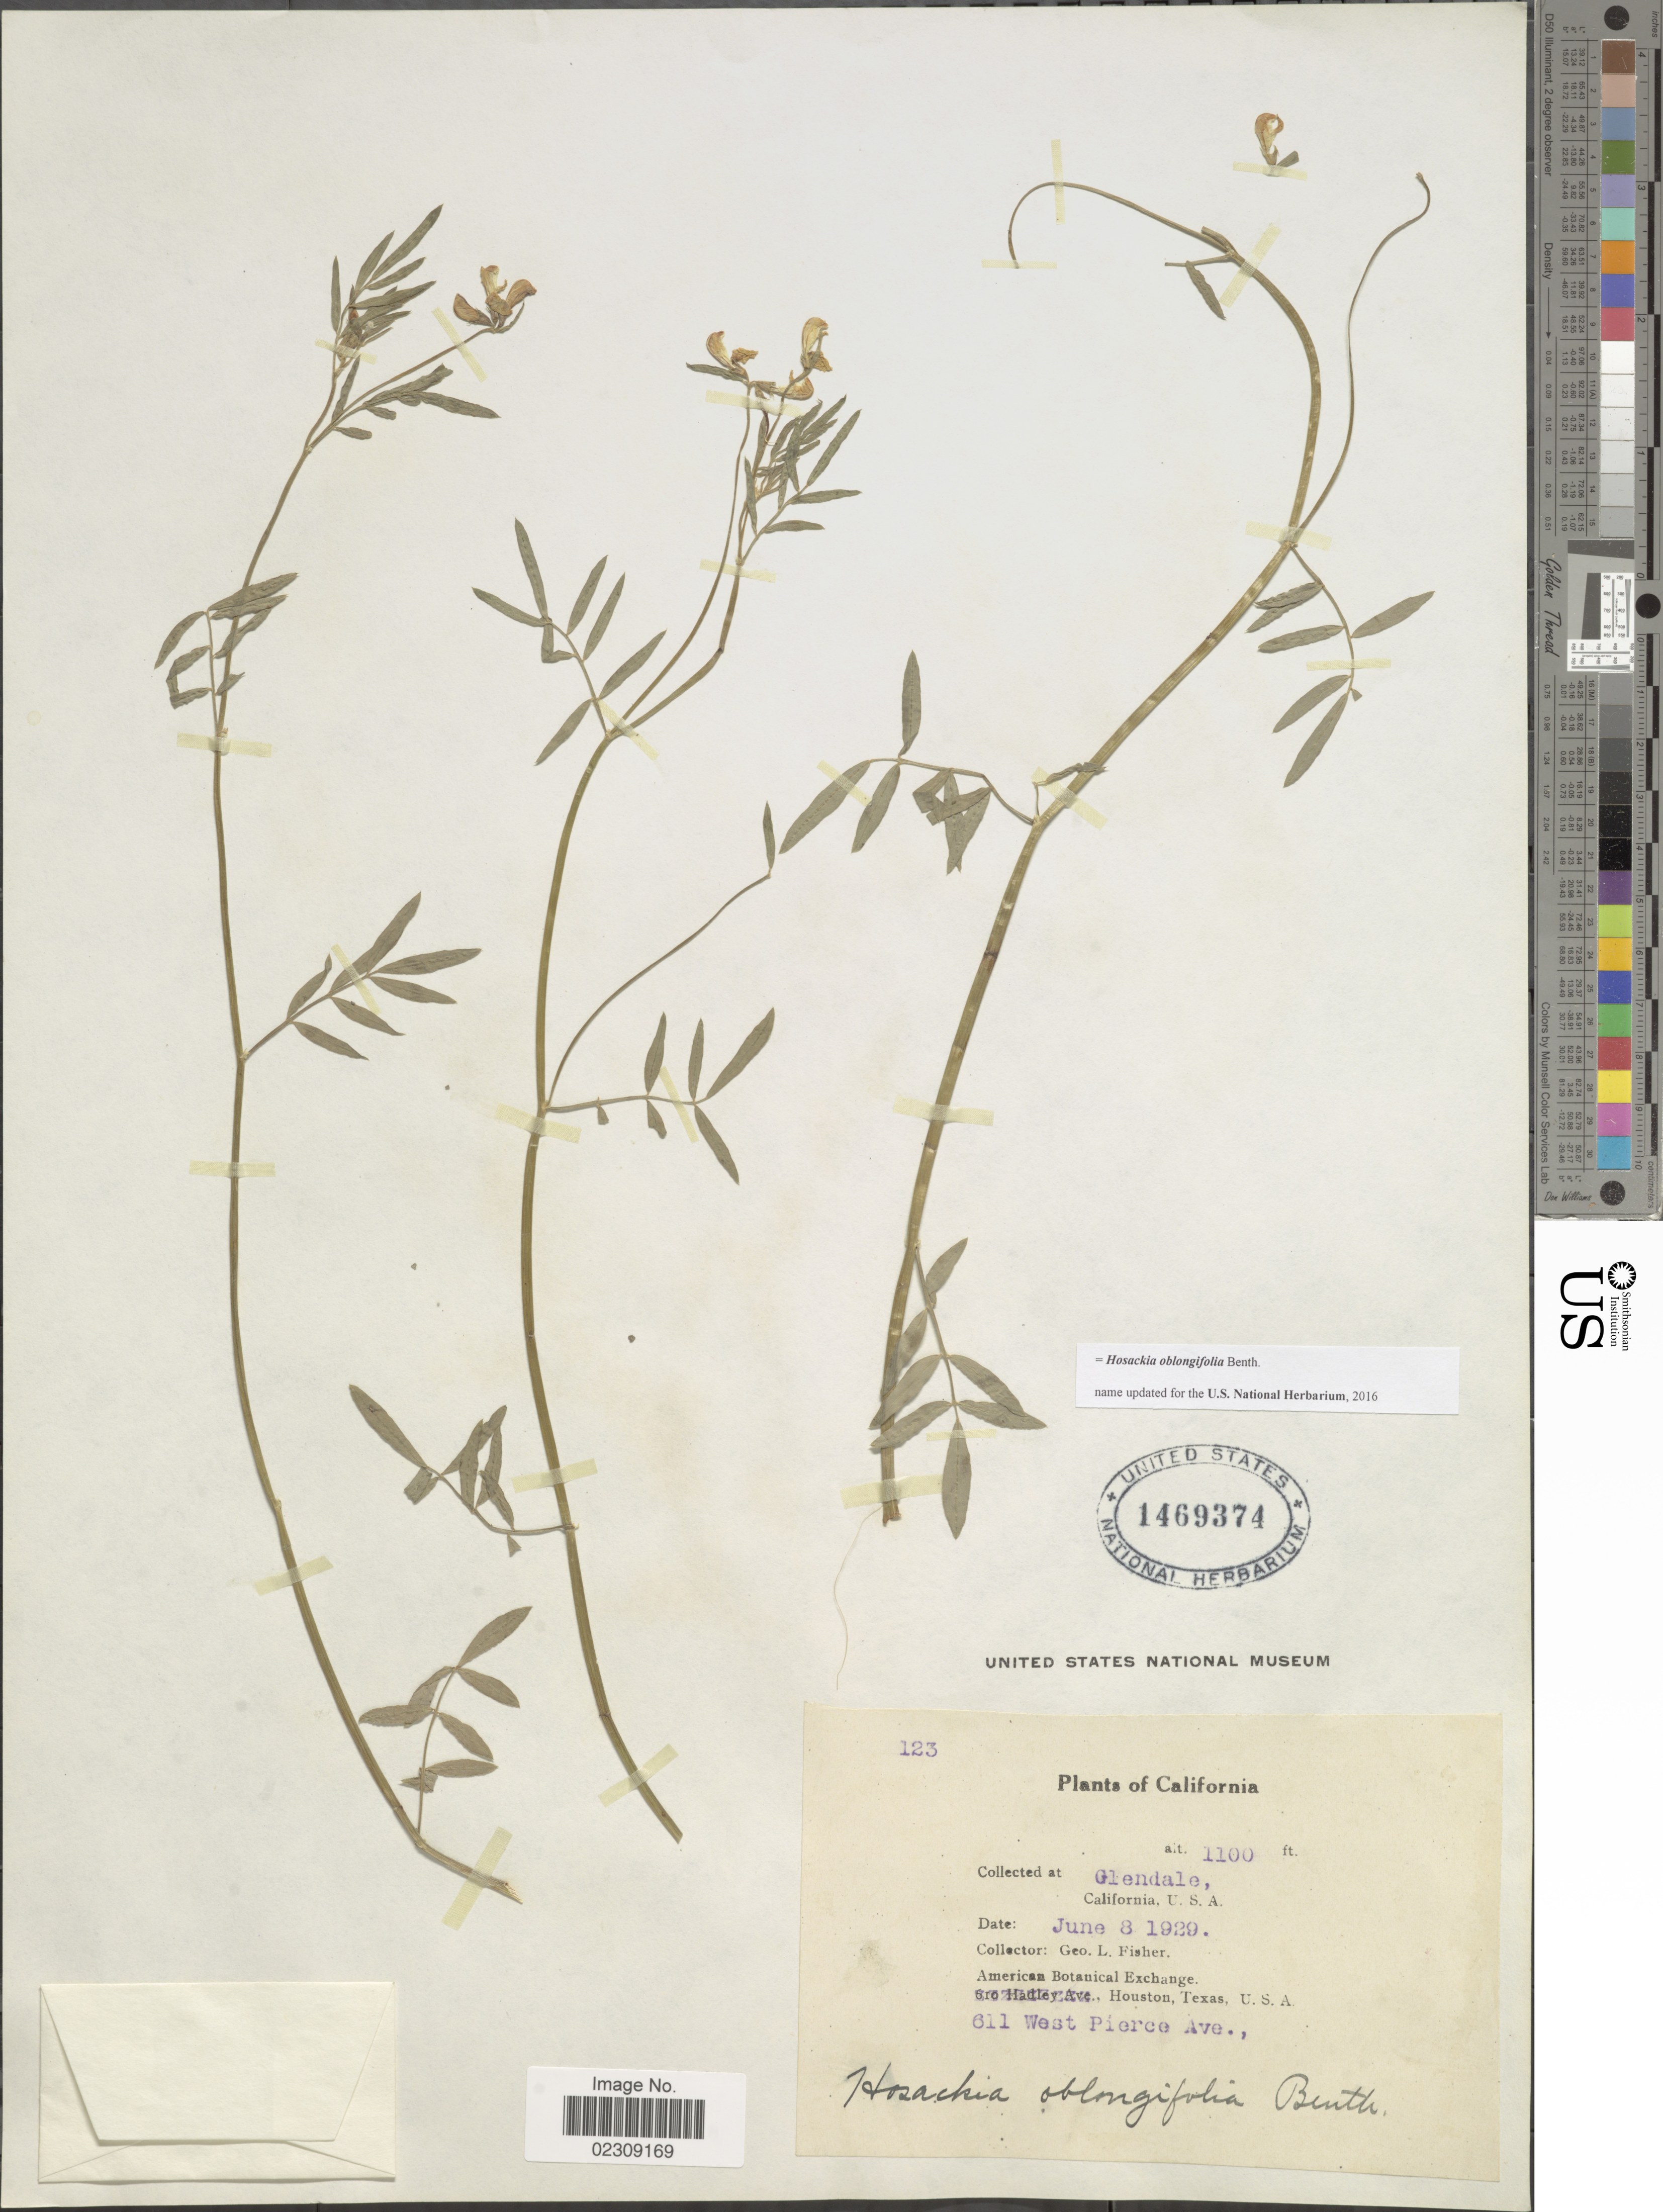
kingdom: Plantae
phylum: Tracheophyta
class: Magnoliopsida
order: Fabales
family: Fabaceae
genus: Hosackia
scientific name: Hosackia oblongifolia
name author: Benth.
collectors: G. L. Fisher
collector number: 123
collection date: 1929-06-08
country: United States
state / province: California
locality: Glendale, 611 West Pierce Ave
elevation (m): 335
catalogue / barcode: US 1469374